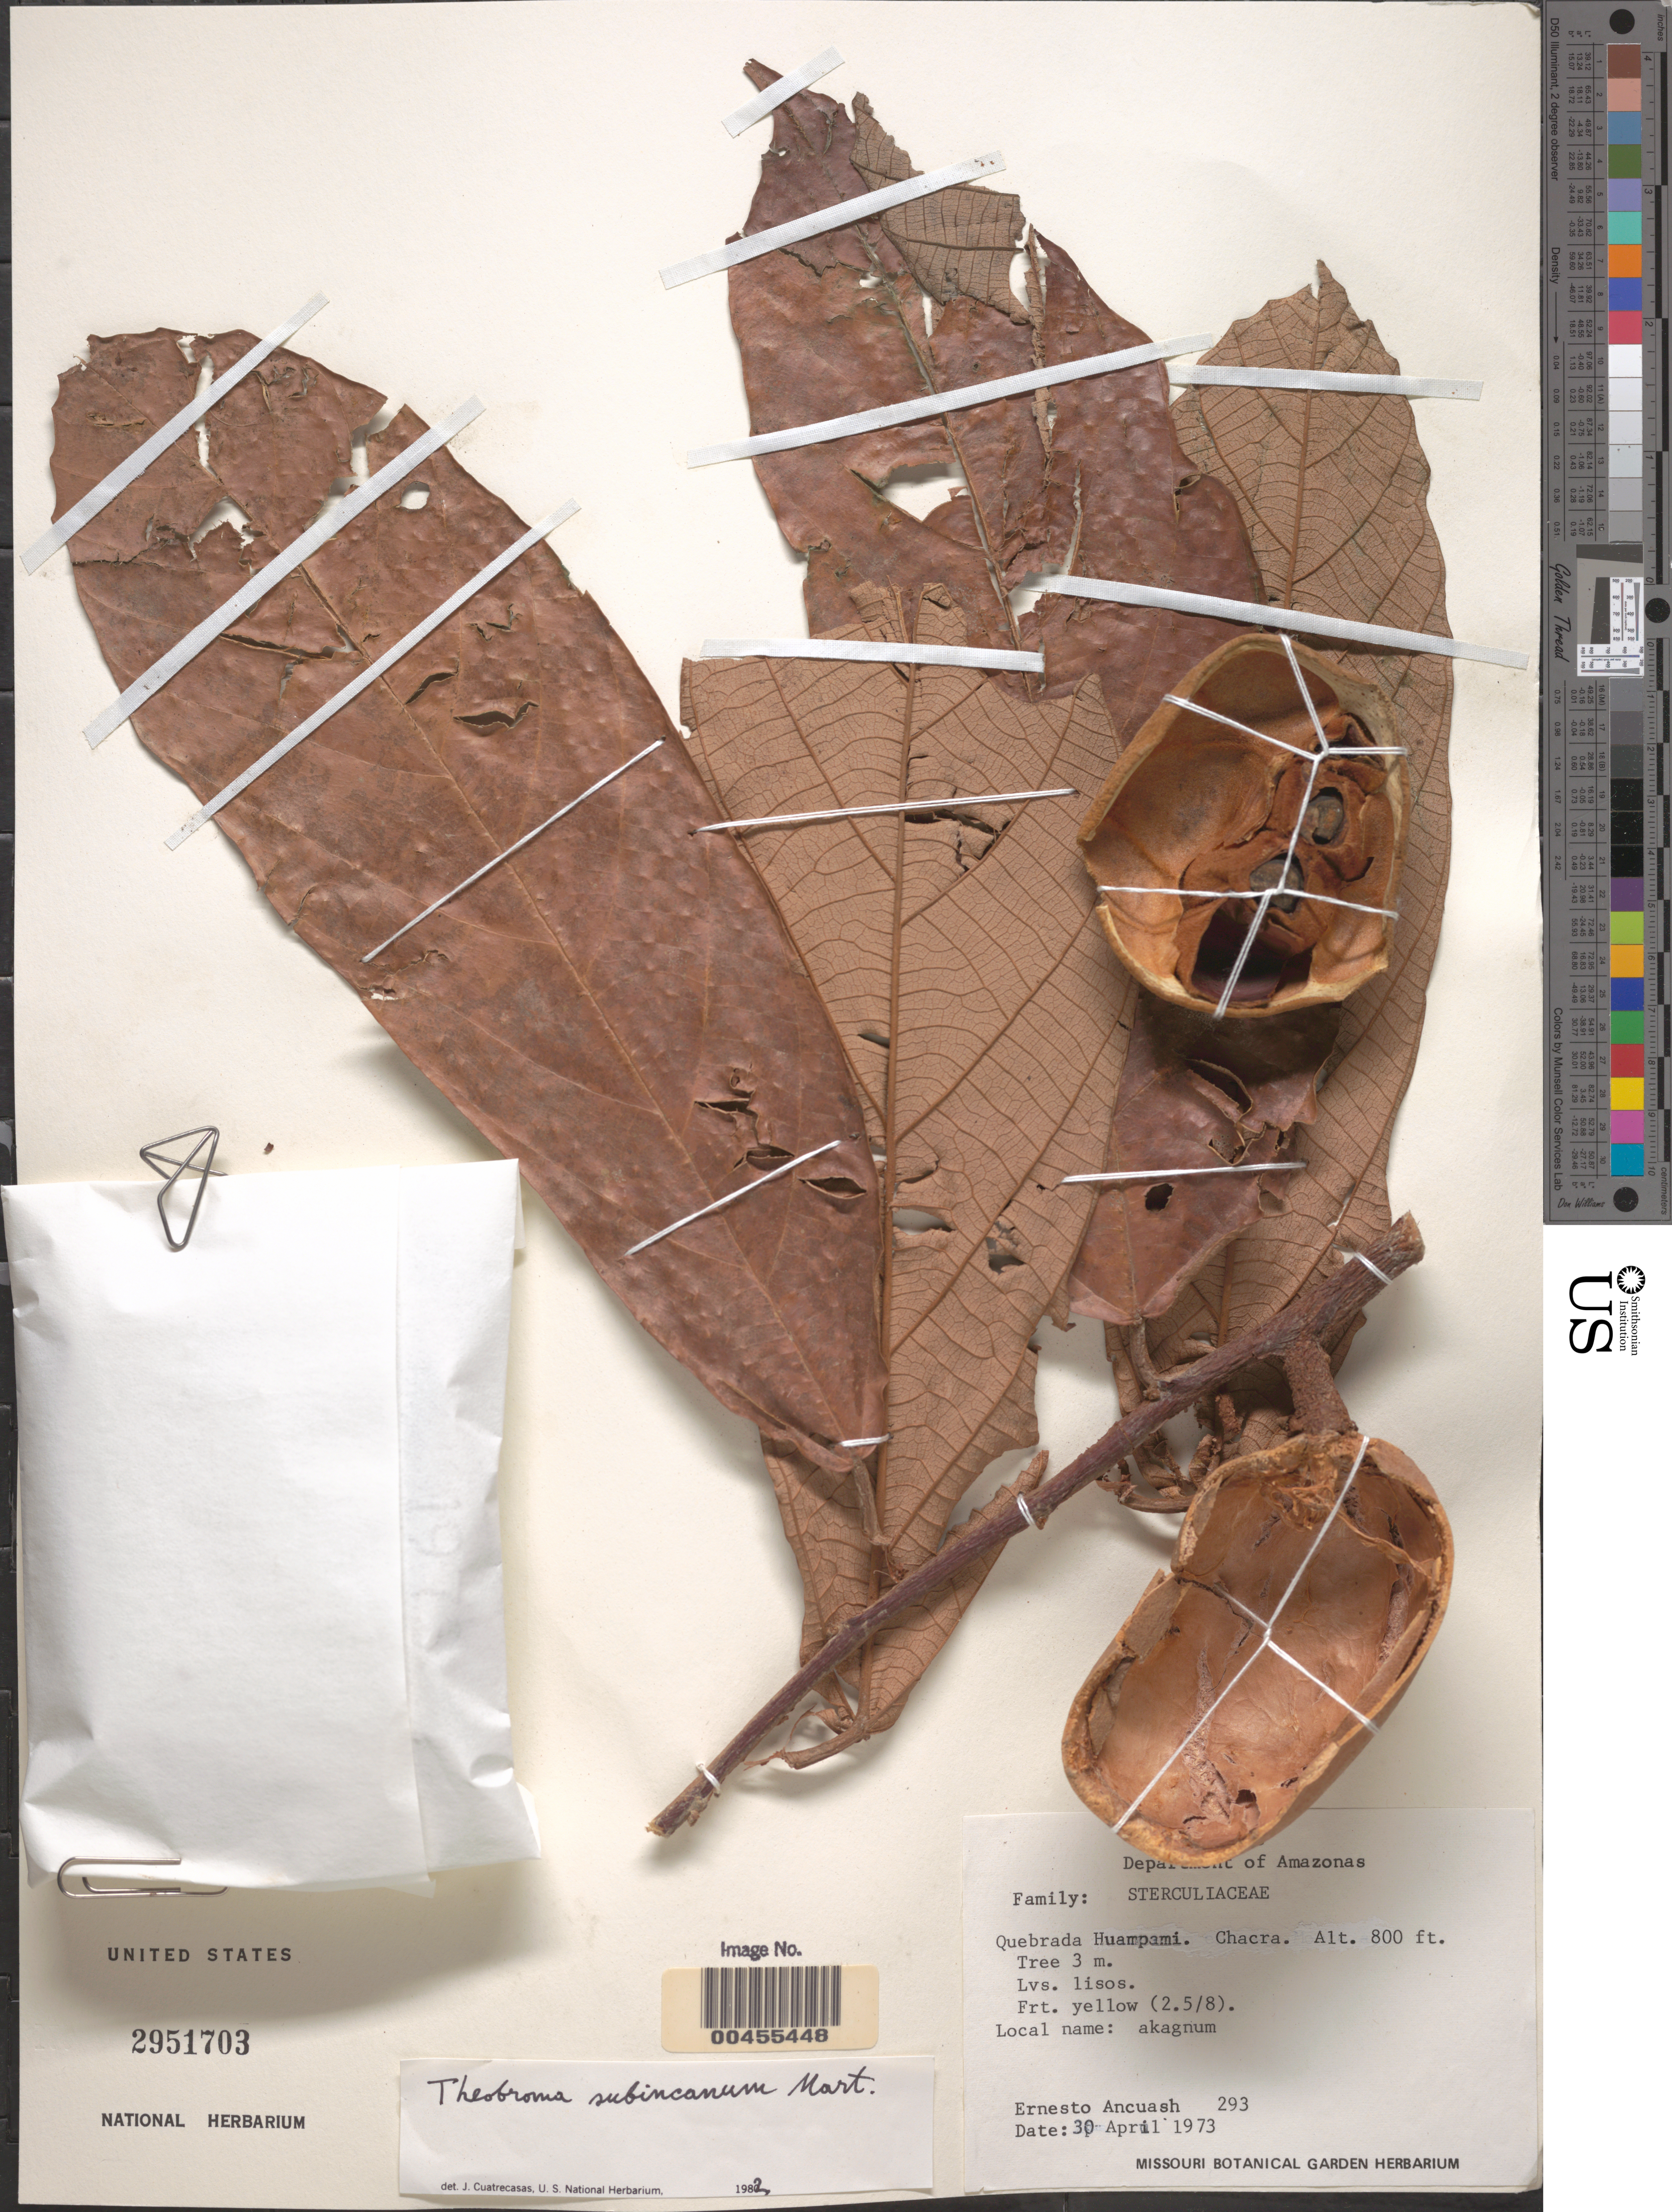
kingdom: Plantae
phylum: Tracheophyta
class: Magnoliopsida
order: Malvales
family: Malvaceae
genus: Theobroma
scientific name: Theobroma subincanum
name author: Mart.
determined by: Cuatrecasas, J.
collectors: E. Ancuash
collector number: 293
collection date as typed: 30 Apr 1973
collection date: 1973-04-30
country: Peru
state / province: Amazonas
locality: Quebrada Huampami, Chacra [?]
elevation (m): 244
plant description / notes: Common name: akagnum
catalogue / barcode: US 2951703